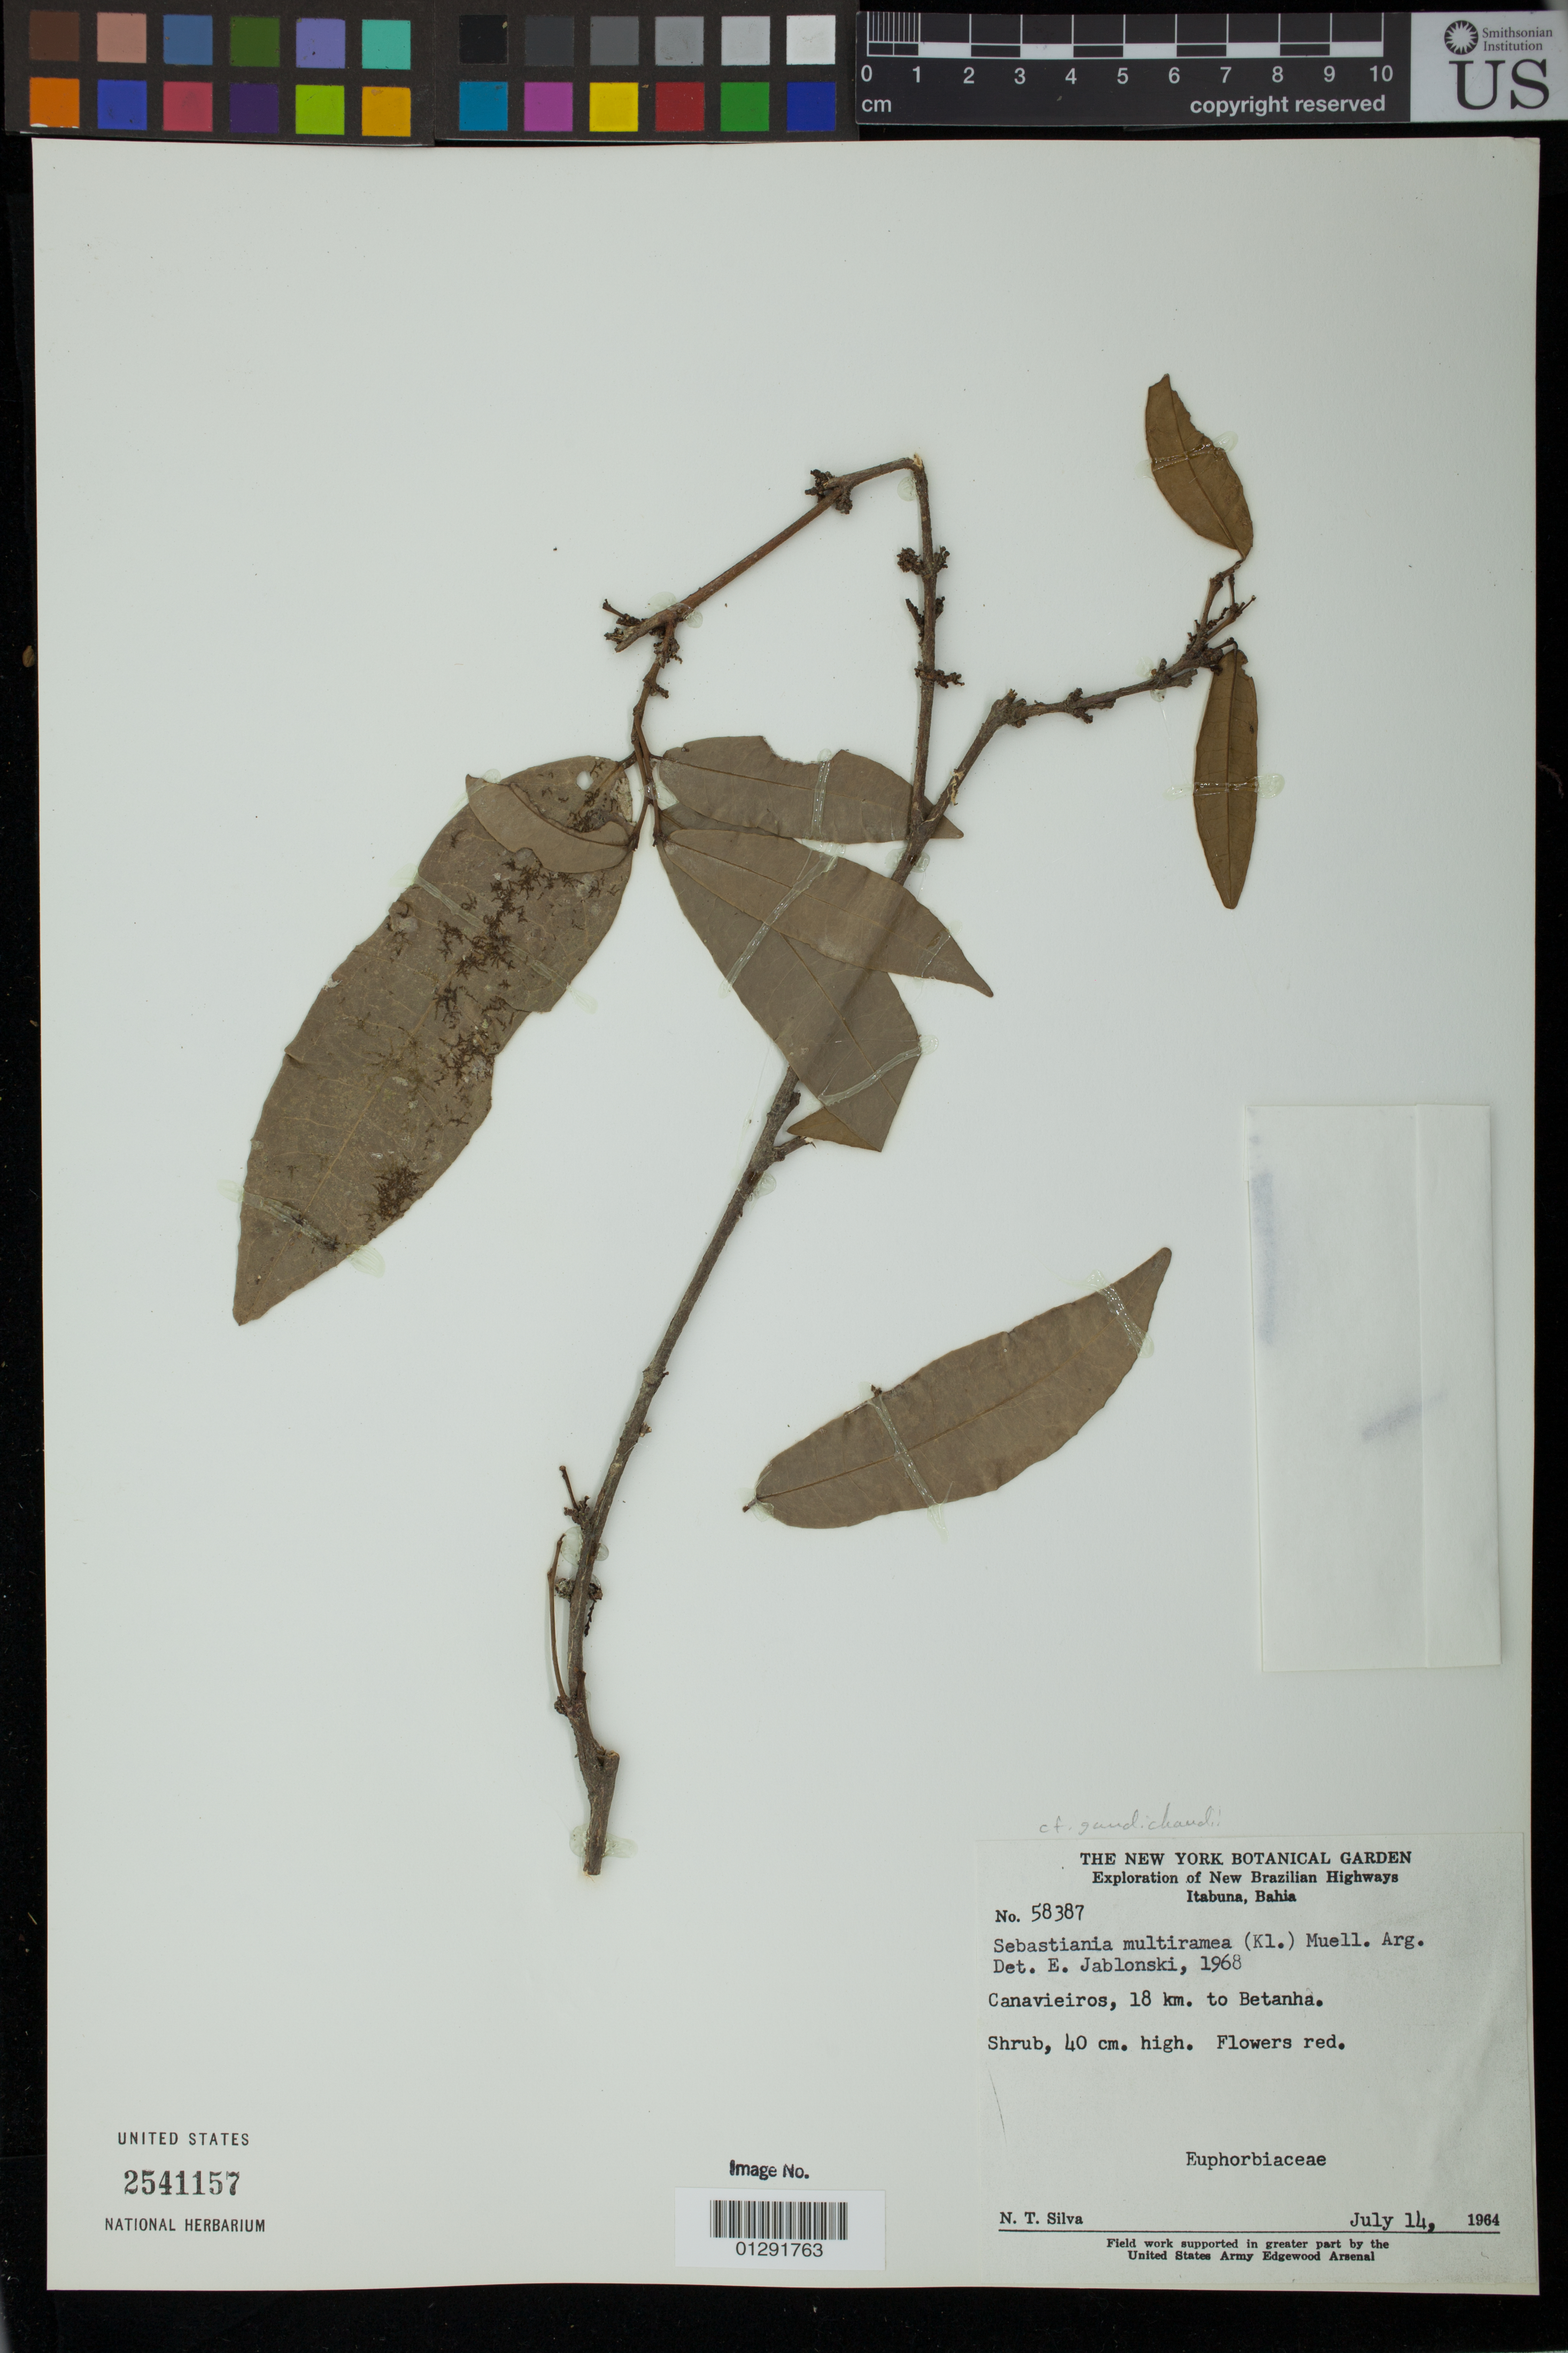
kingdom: Plantae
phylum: Tracheophyta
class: Magnoliopsida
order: Malpighiales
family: Euphorbiaceae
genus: Sebastiania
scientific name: Sebastiania multiramea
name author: (Klotzsch) Mart.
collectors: N. T. Silva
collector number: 58387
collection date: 1964-07-14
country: Brazil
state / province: Bahia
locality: Canavieiros, 18 km. to Betanha. Itabuna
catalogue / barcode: US 2541157